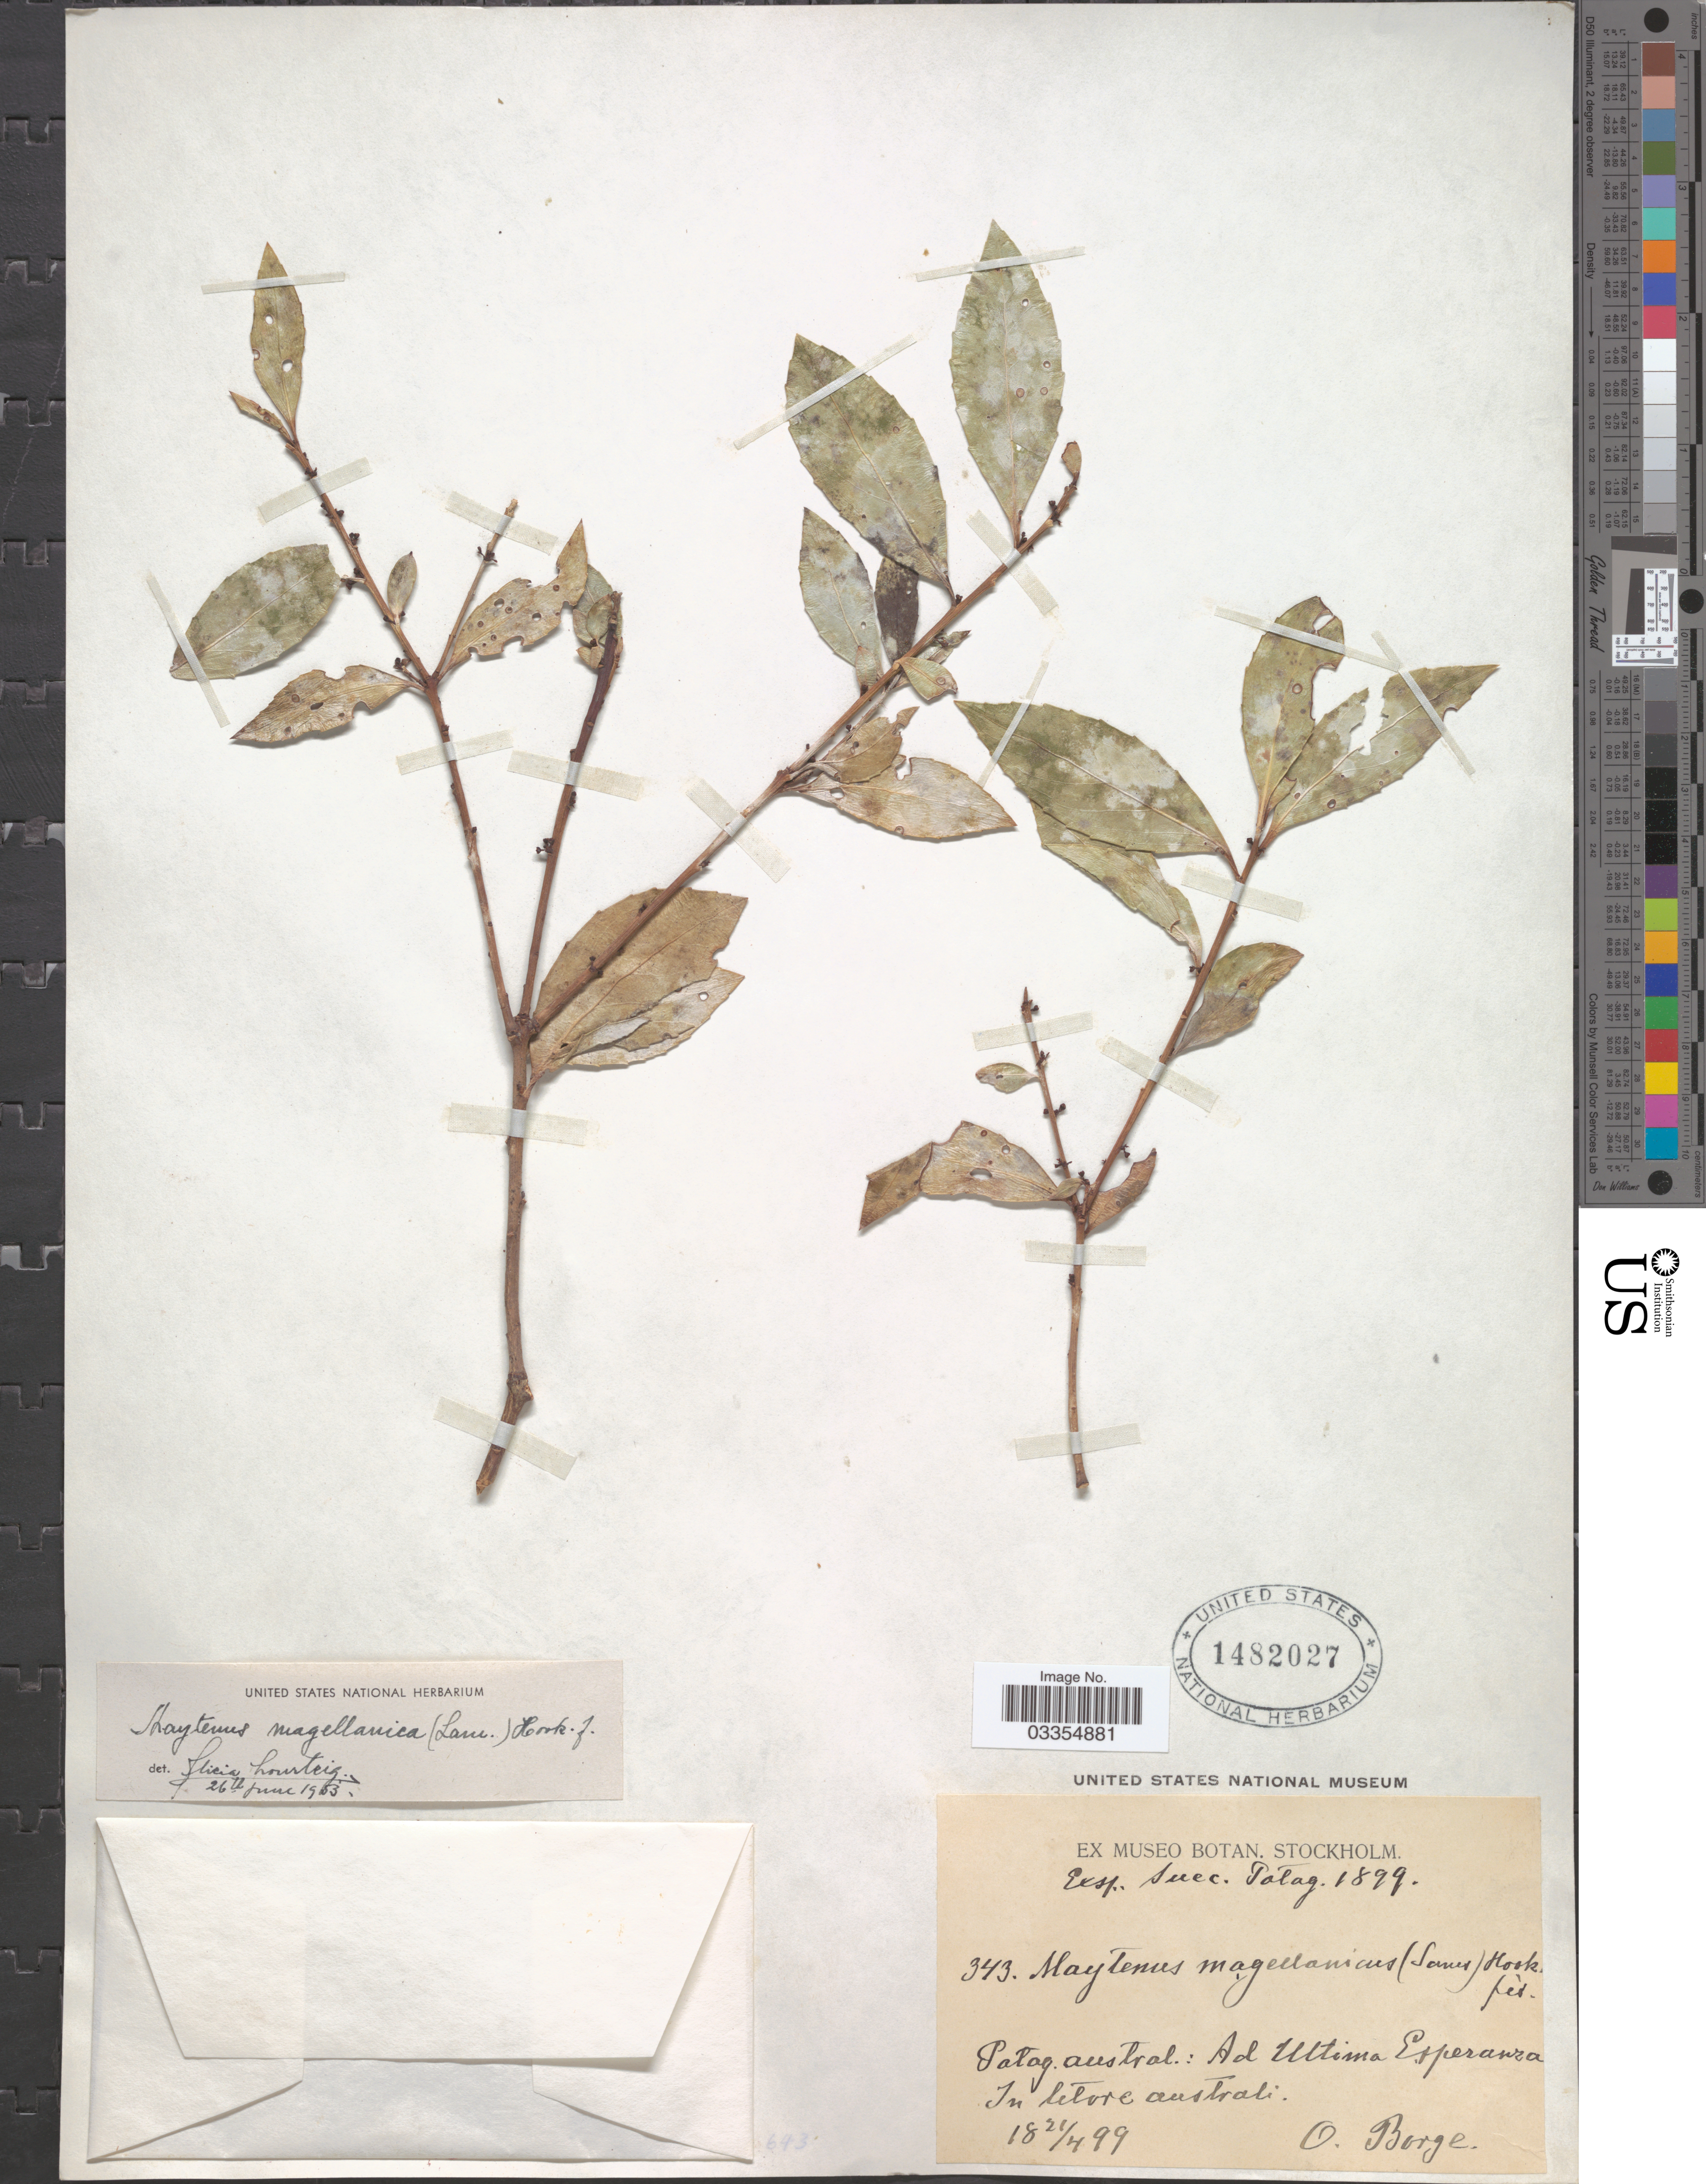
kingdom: Plantae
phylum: Tracheophyta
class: Magnoliopsida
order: Celastrales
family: Celastraceae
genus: Maytenus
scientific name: Maytenus magellanica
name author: (Lam.) Hook. f.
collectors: O. Borge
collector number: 343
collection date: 1899-04-21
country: Chile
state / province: Magallanes y de la Antártica Chilena (XII)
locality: Patag. austral.: Ad Ultima Esperanza.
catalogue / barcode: US 1482027